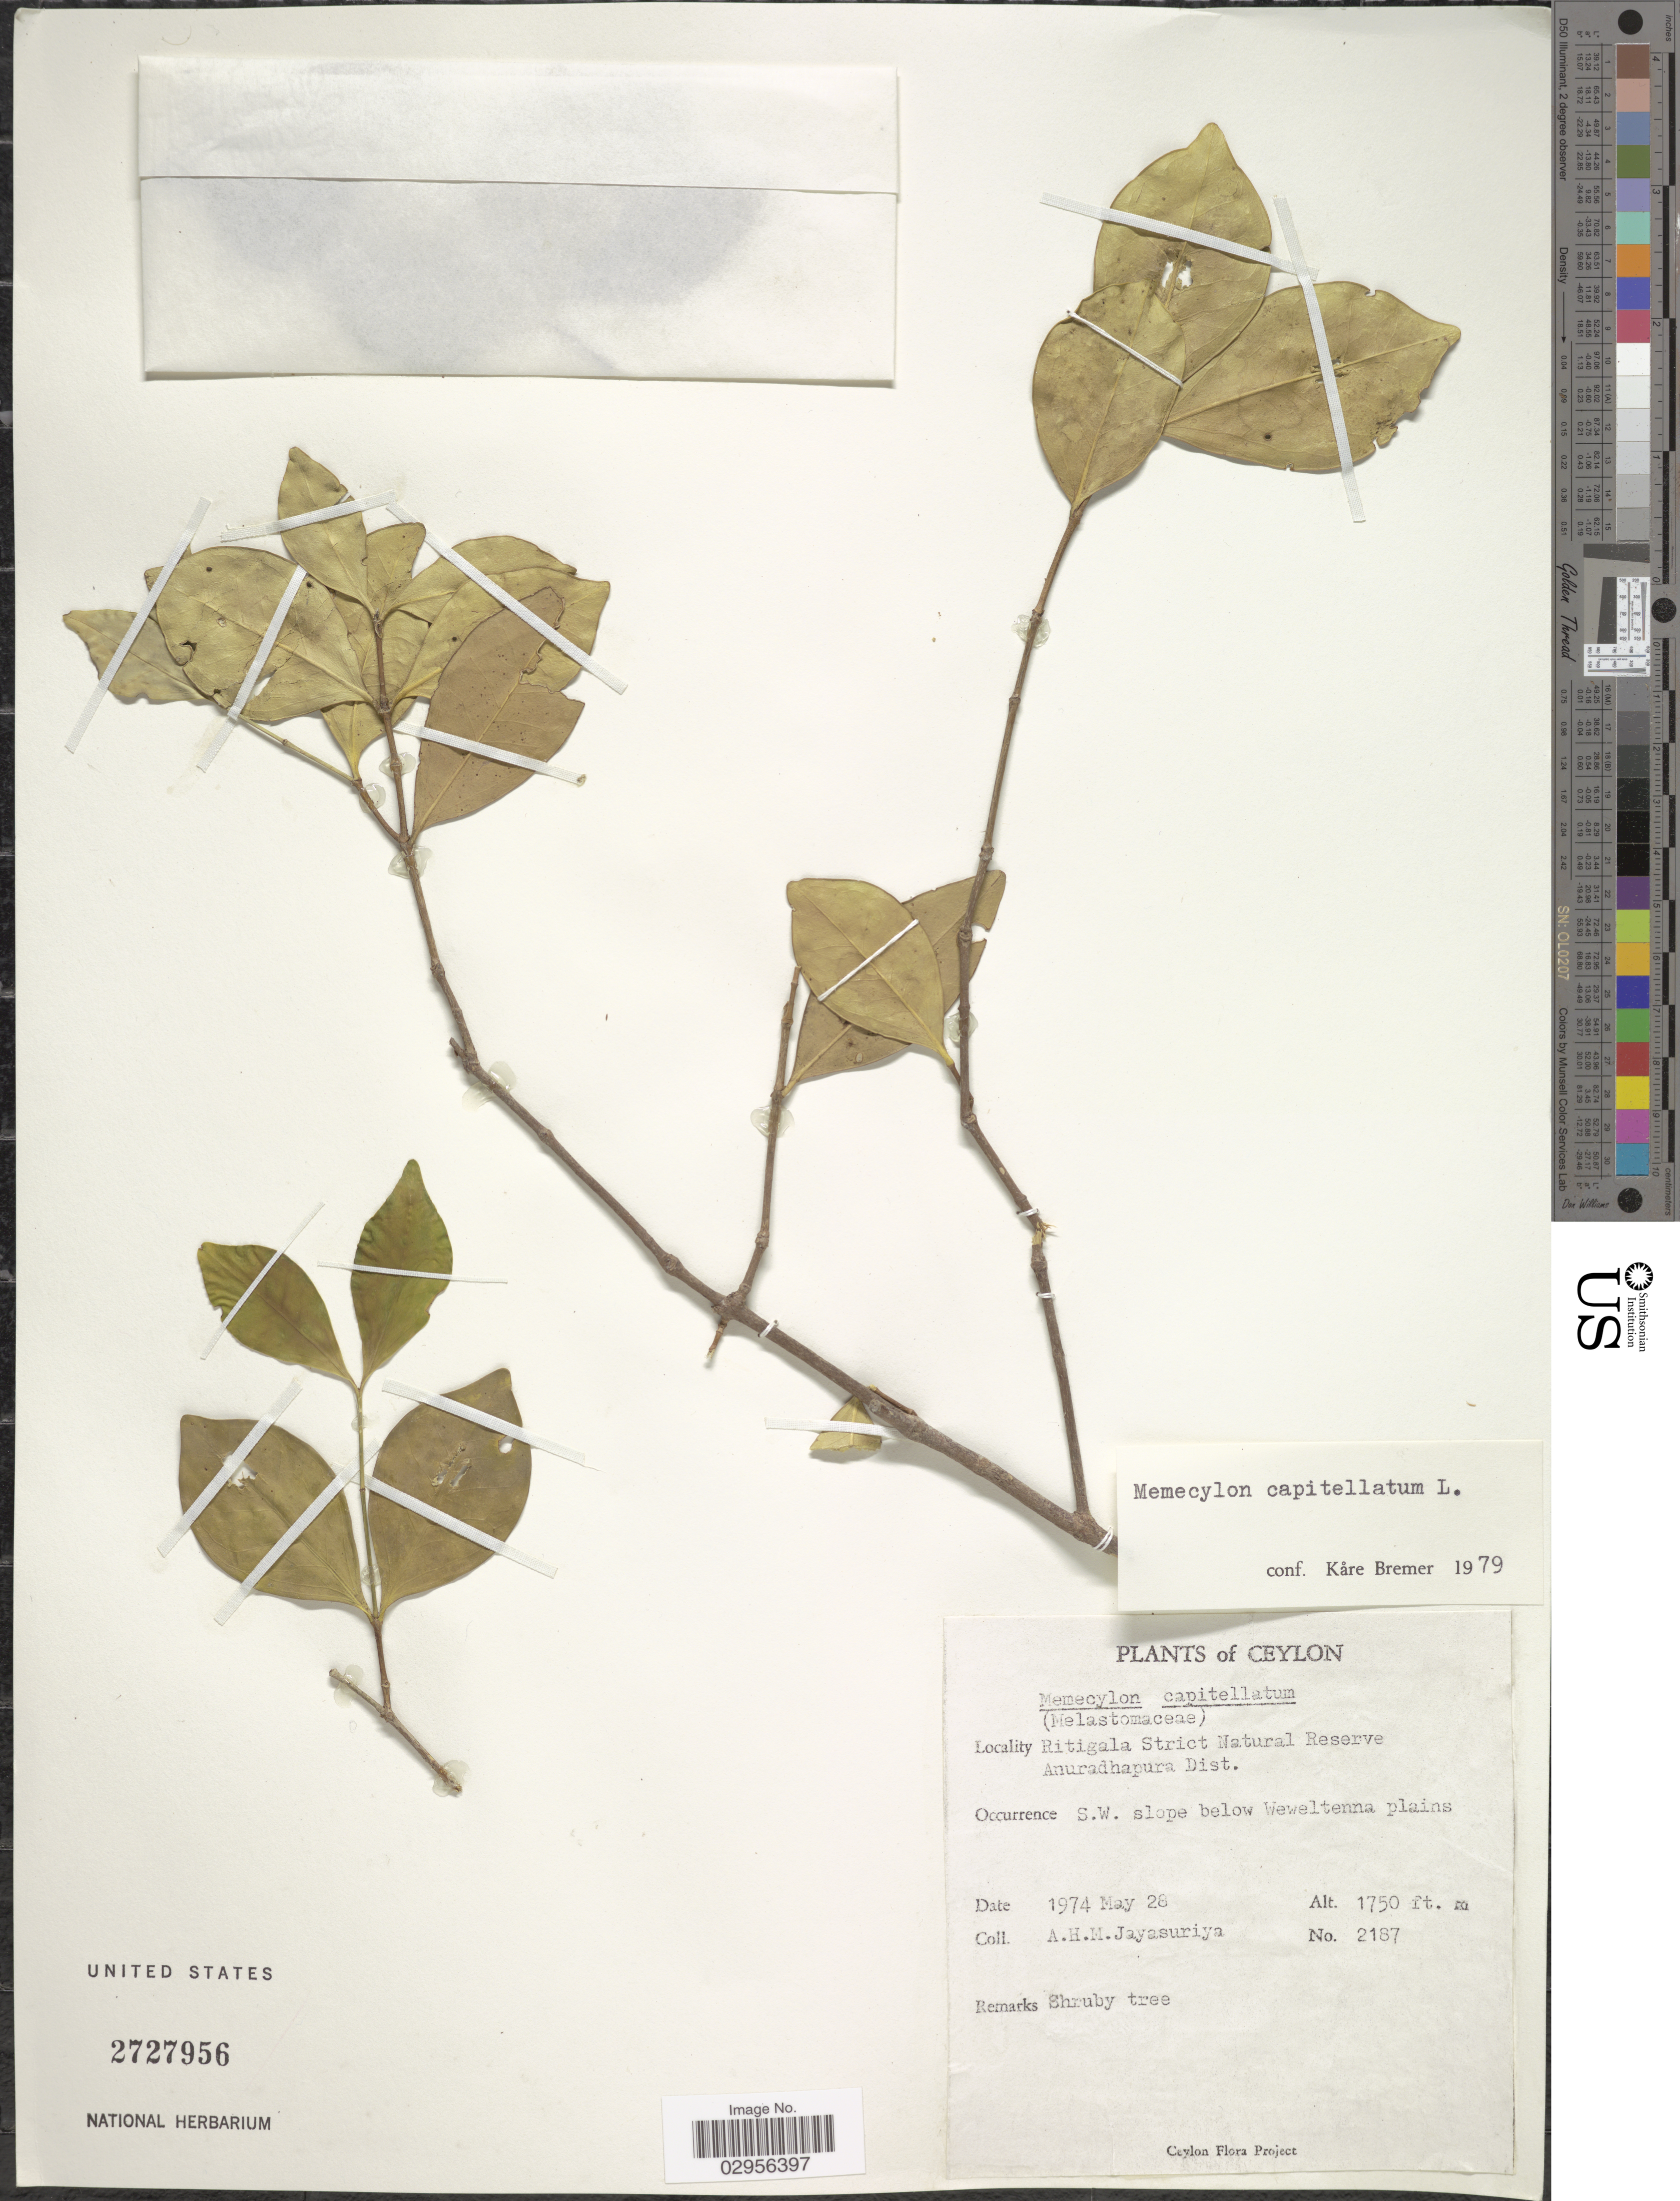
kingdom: Plantae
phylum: Tracheophyta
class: Magnoliopsida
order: Myrtales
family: Melastomataceae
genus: Memecylon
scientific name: Memecylon capitellatum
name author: L.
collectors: A. H. Jayasuriya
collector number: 2187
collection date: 1974-05-28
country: Sri Lanka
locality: Ceylon. Ritigala Strict Natural Reserve, Anuradhapura Dist. S.W. slope below Weweltenna plains.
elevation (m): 533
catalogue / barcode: US 2727956